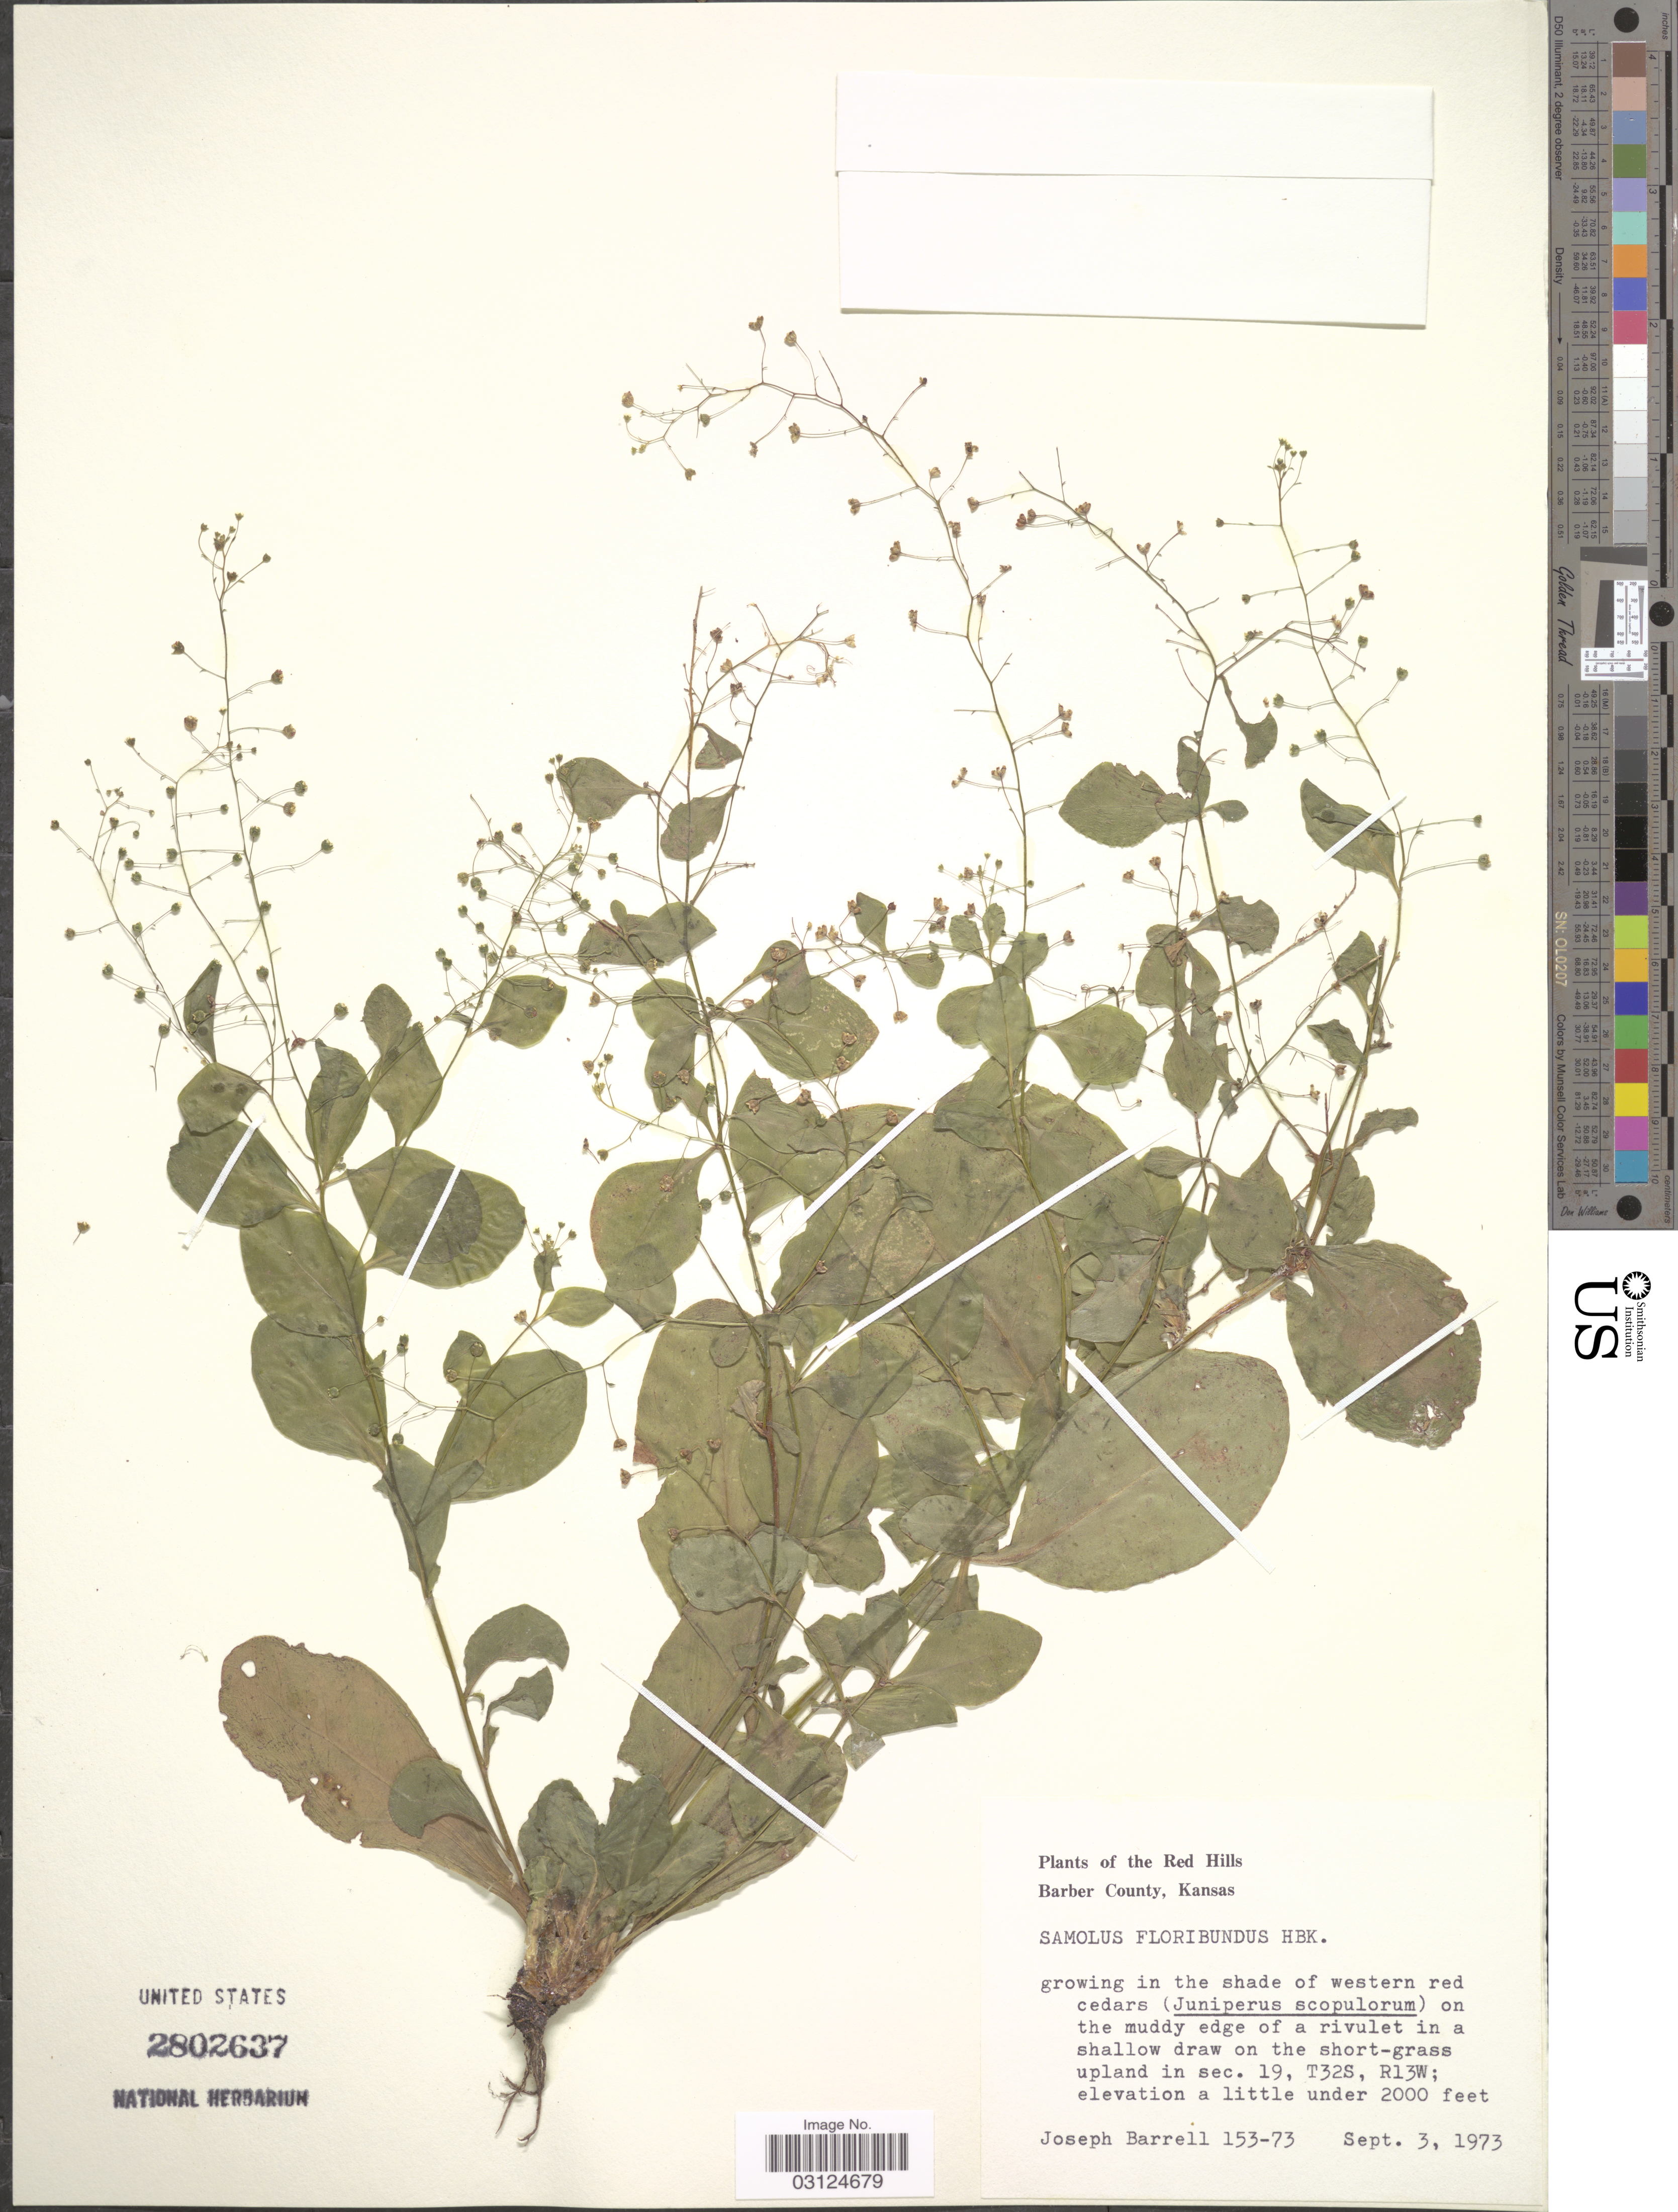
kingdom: Plantae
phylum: Tracheophyta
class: Magnoliopsida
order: Ericales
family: Primulaceae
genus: Samolus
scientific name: Samolus parviflorus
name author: Raf.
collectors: J. Barrell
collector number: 153-73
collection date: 1973-09-03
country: United States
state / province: Kansas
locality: Red Hills. Barber County, upland in sec. 19, T32S, R13W.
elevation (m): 610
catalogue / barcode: US 2802637